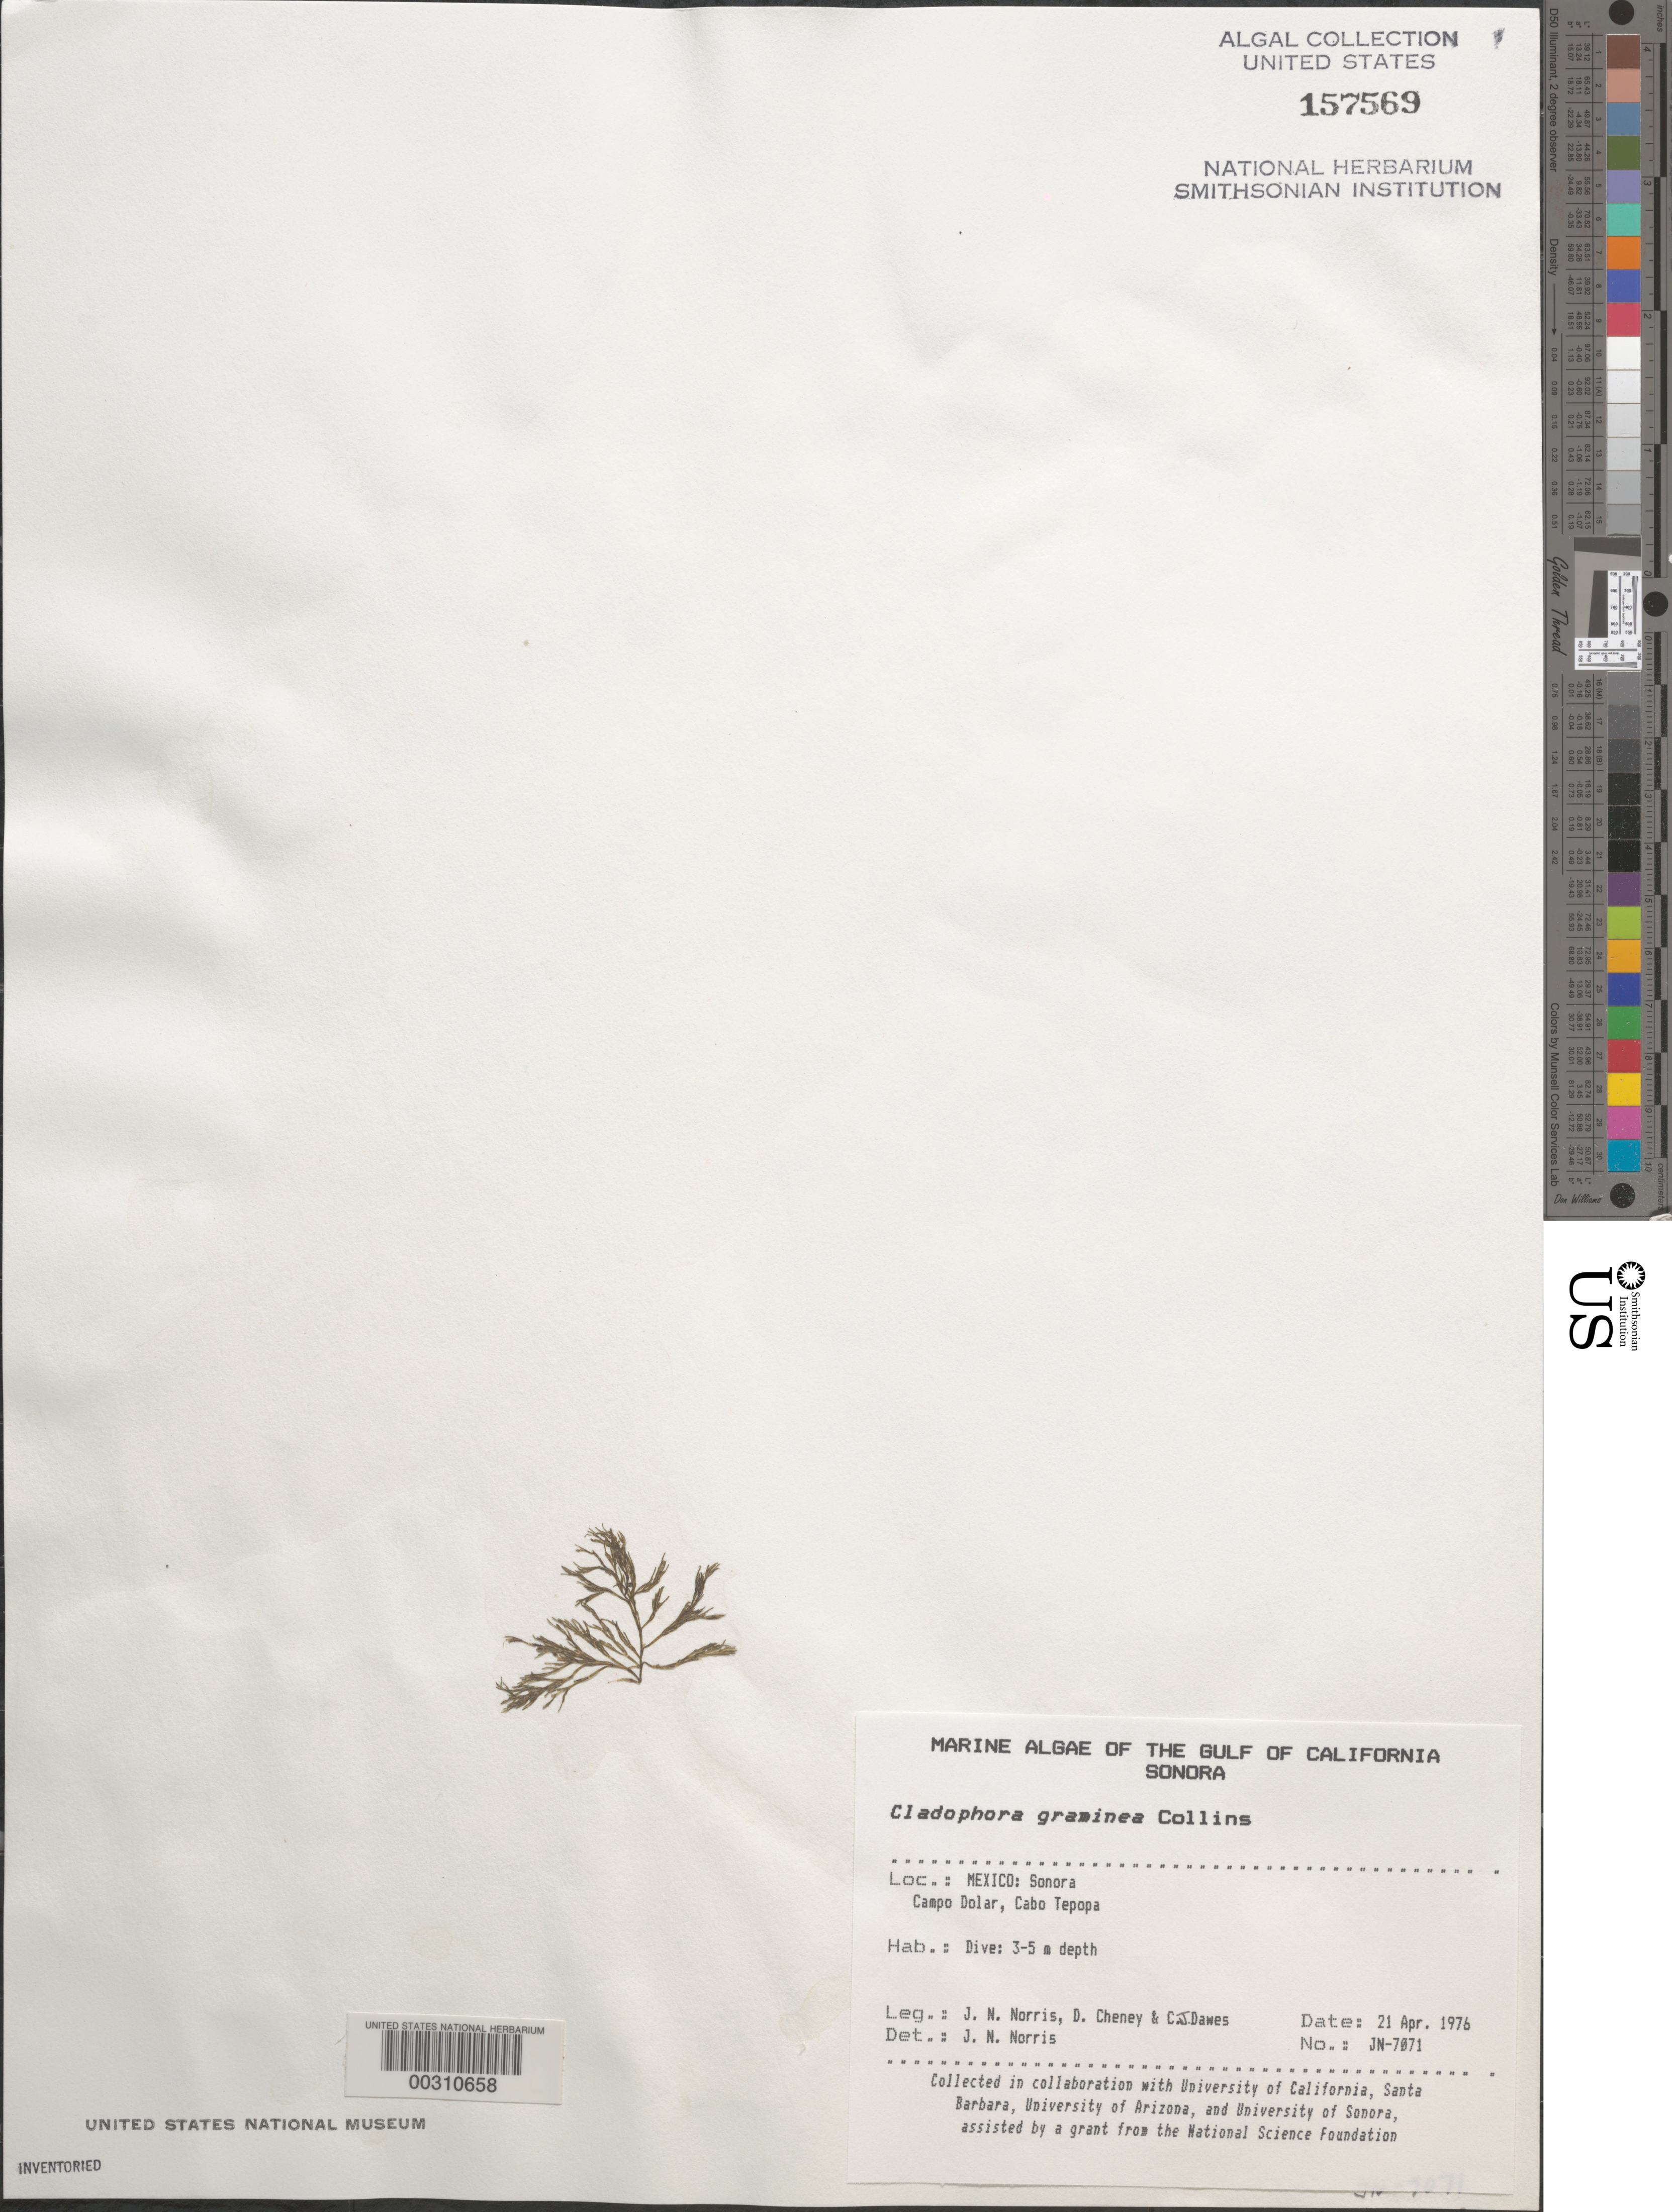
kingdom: Plantae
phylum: Chlorophyta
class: Ulvophyceae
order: Cladophorales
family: Cladophoraceae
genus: Cladophora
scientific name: Cladophora graminea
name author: Collins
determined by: Norris, James N.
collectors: J. N. Norris, D. Cheney & C. Dawes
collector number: JN-7071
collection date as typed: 21 Apr 1976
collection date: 1976-04-21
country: Mexico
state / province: Sonora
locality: Campo Dolar, Cabo Tepopa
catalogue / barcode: US 157569